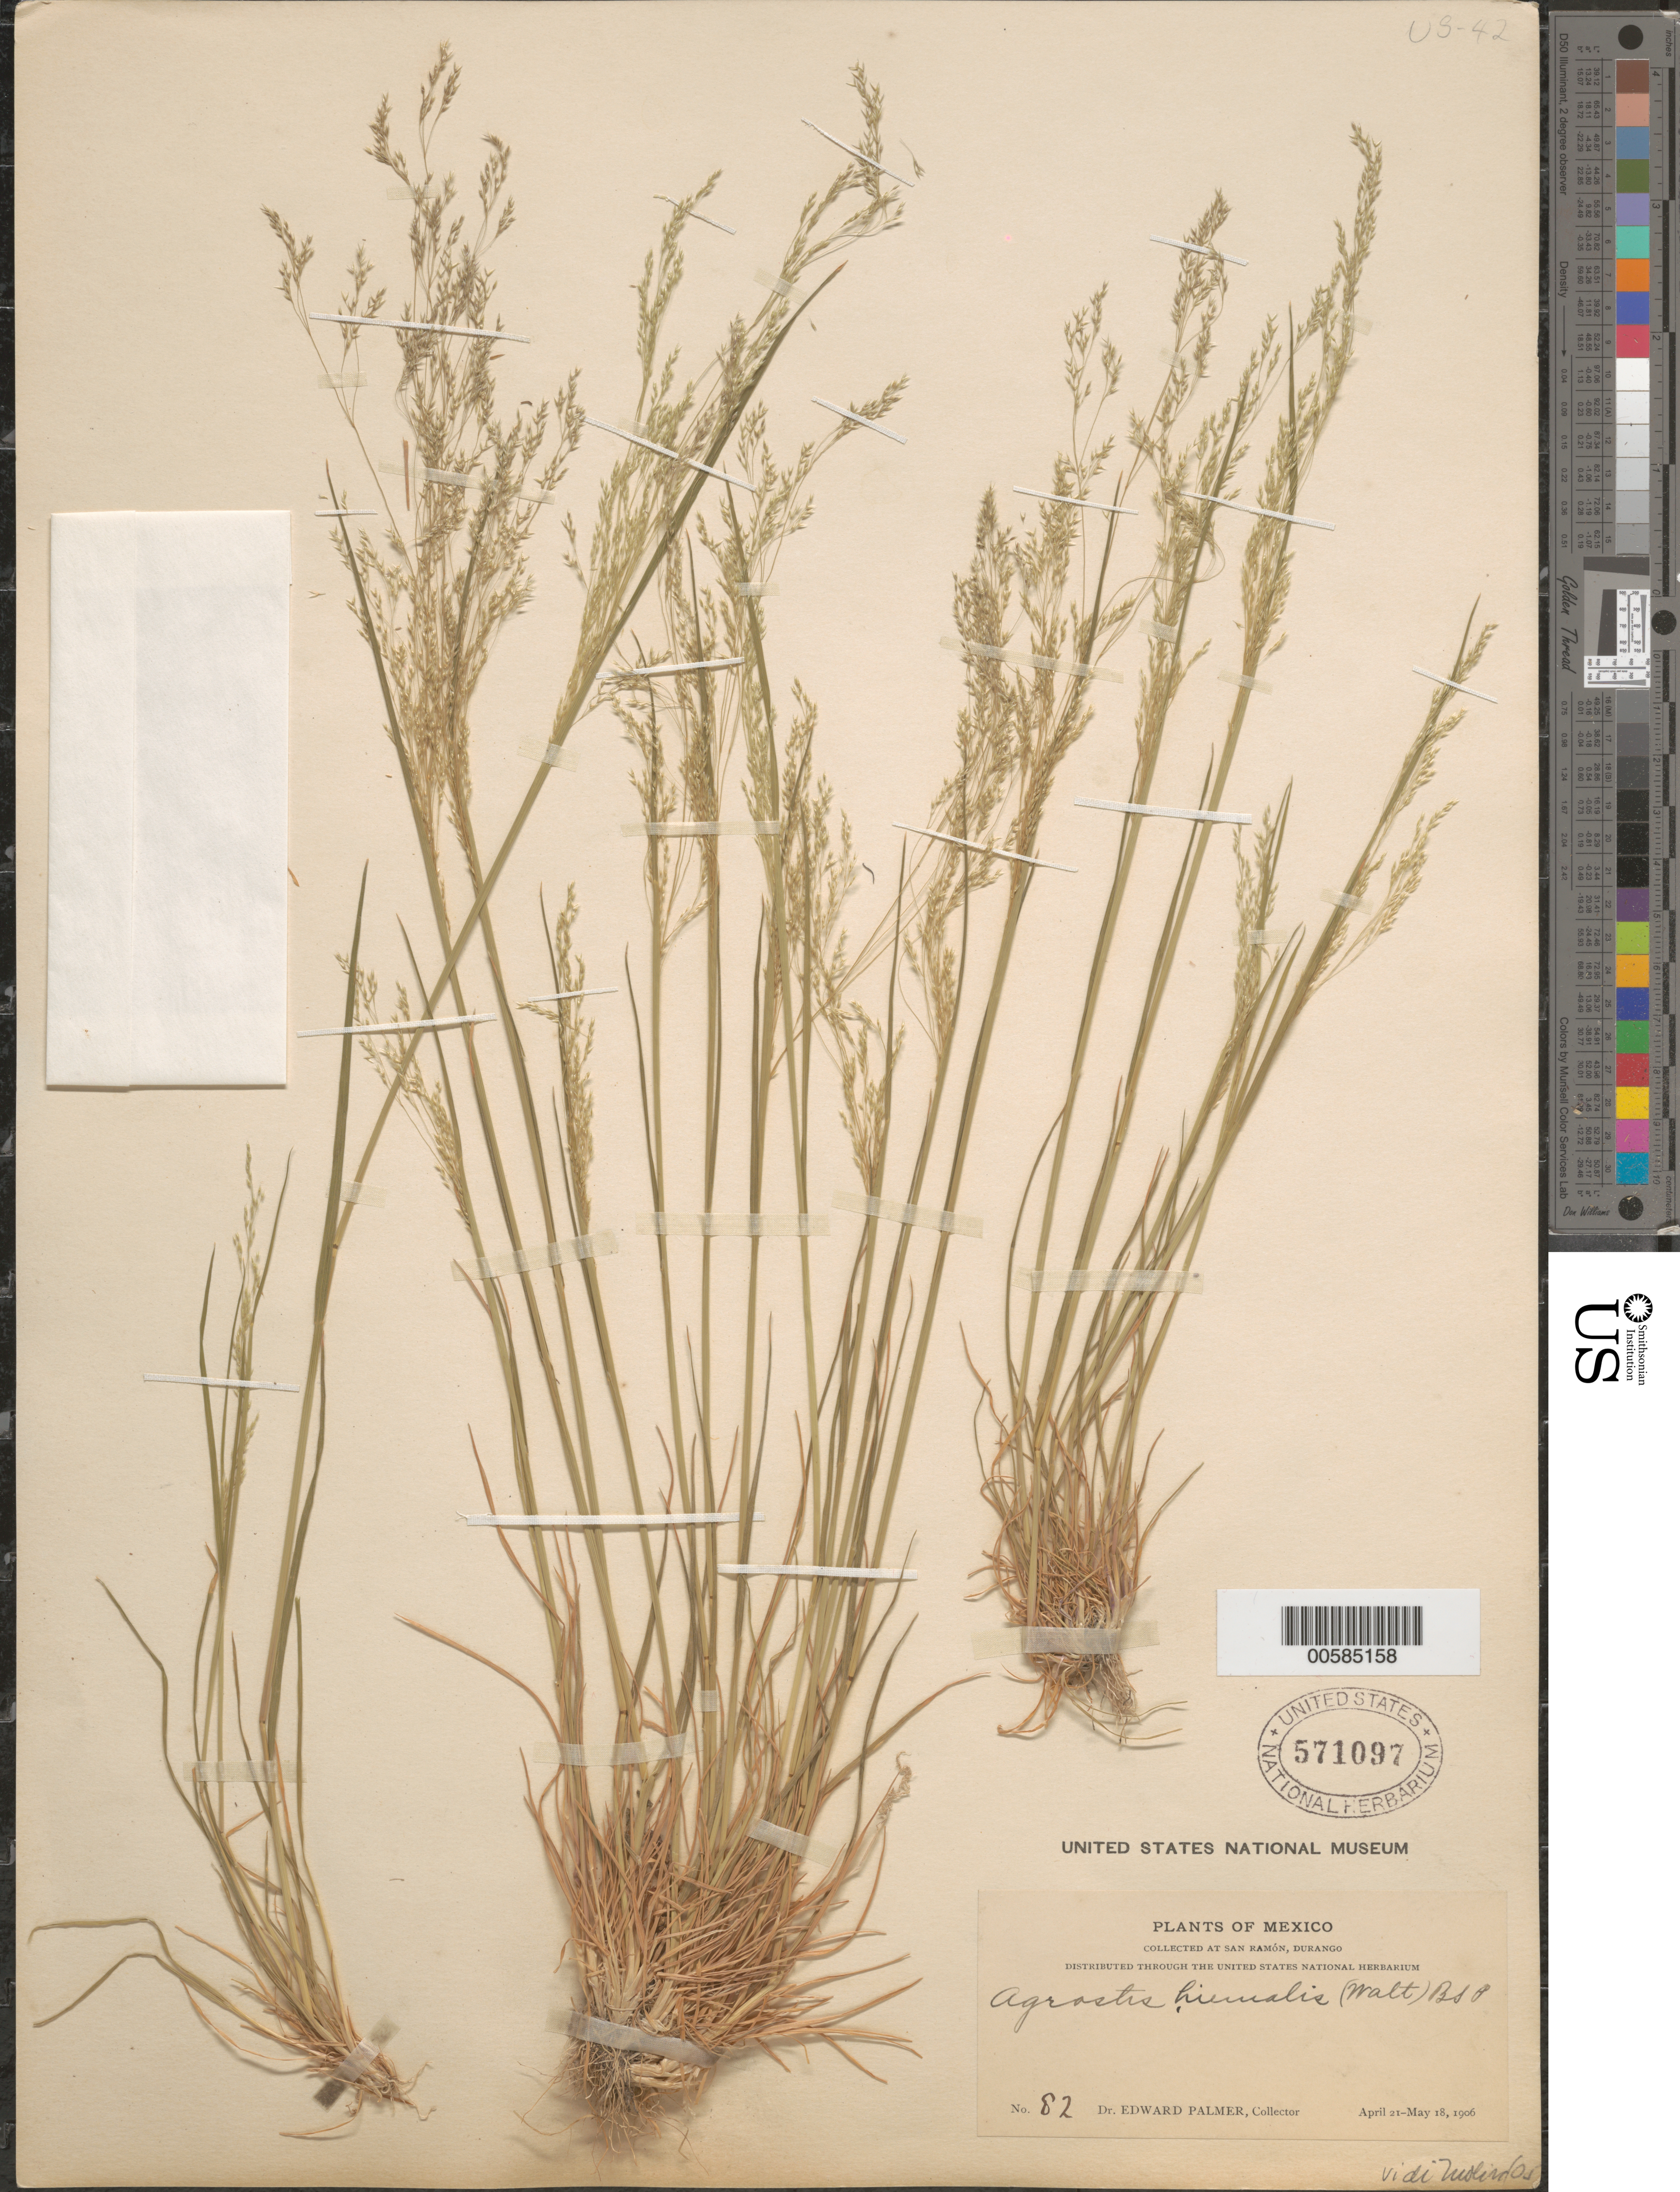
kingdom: Plantae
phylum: Tracheophyta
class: Liliopsida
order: Poales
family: Poaceae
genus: Agrostis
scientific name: Agrostis hiemalis (Walter) Britton et al., orth. var.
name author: (Walter) Britton et al.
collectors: E. Palmer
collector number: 82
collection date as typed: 21 Apr 1906 to 18 May 1906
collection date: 1906-04-21/1906-05-18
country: Mexico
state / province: Durango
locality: San Ramón.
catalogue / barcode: US 571097